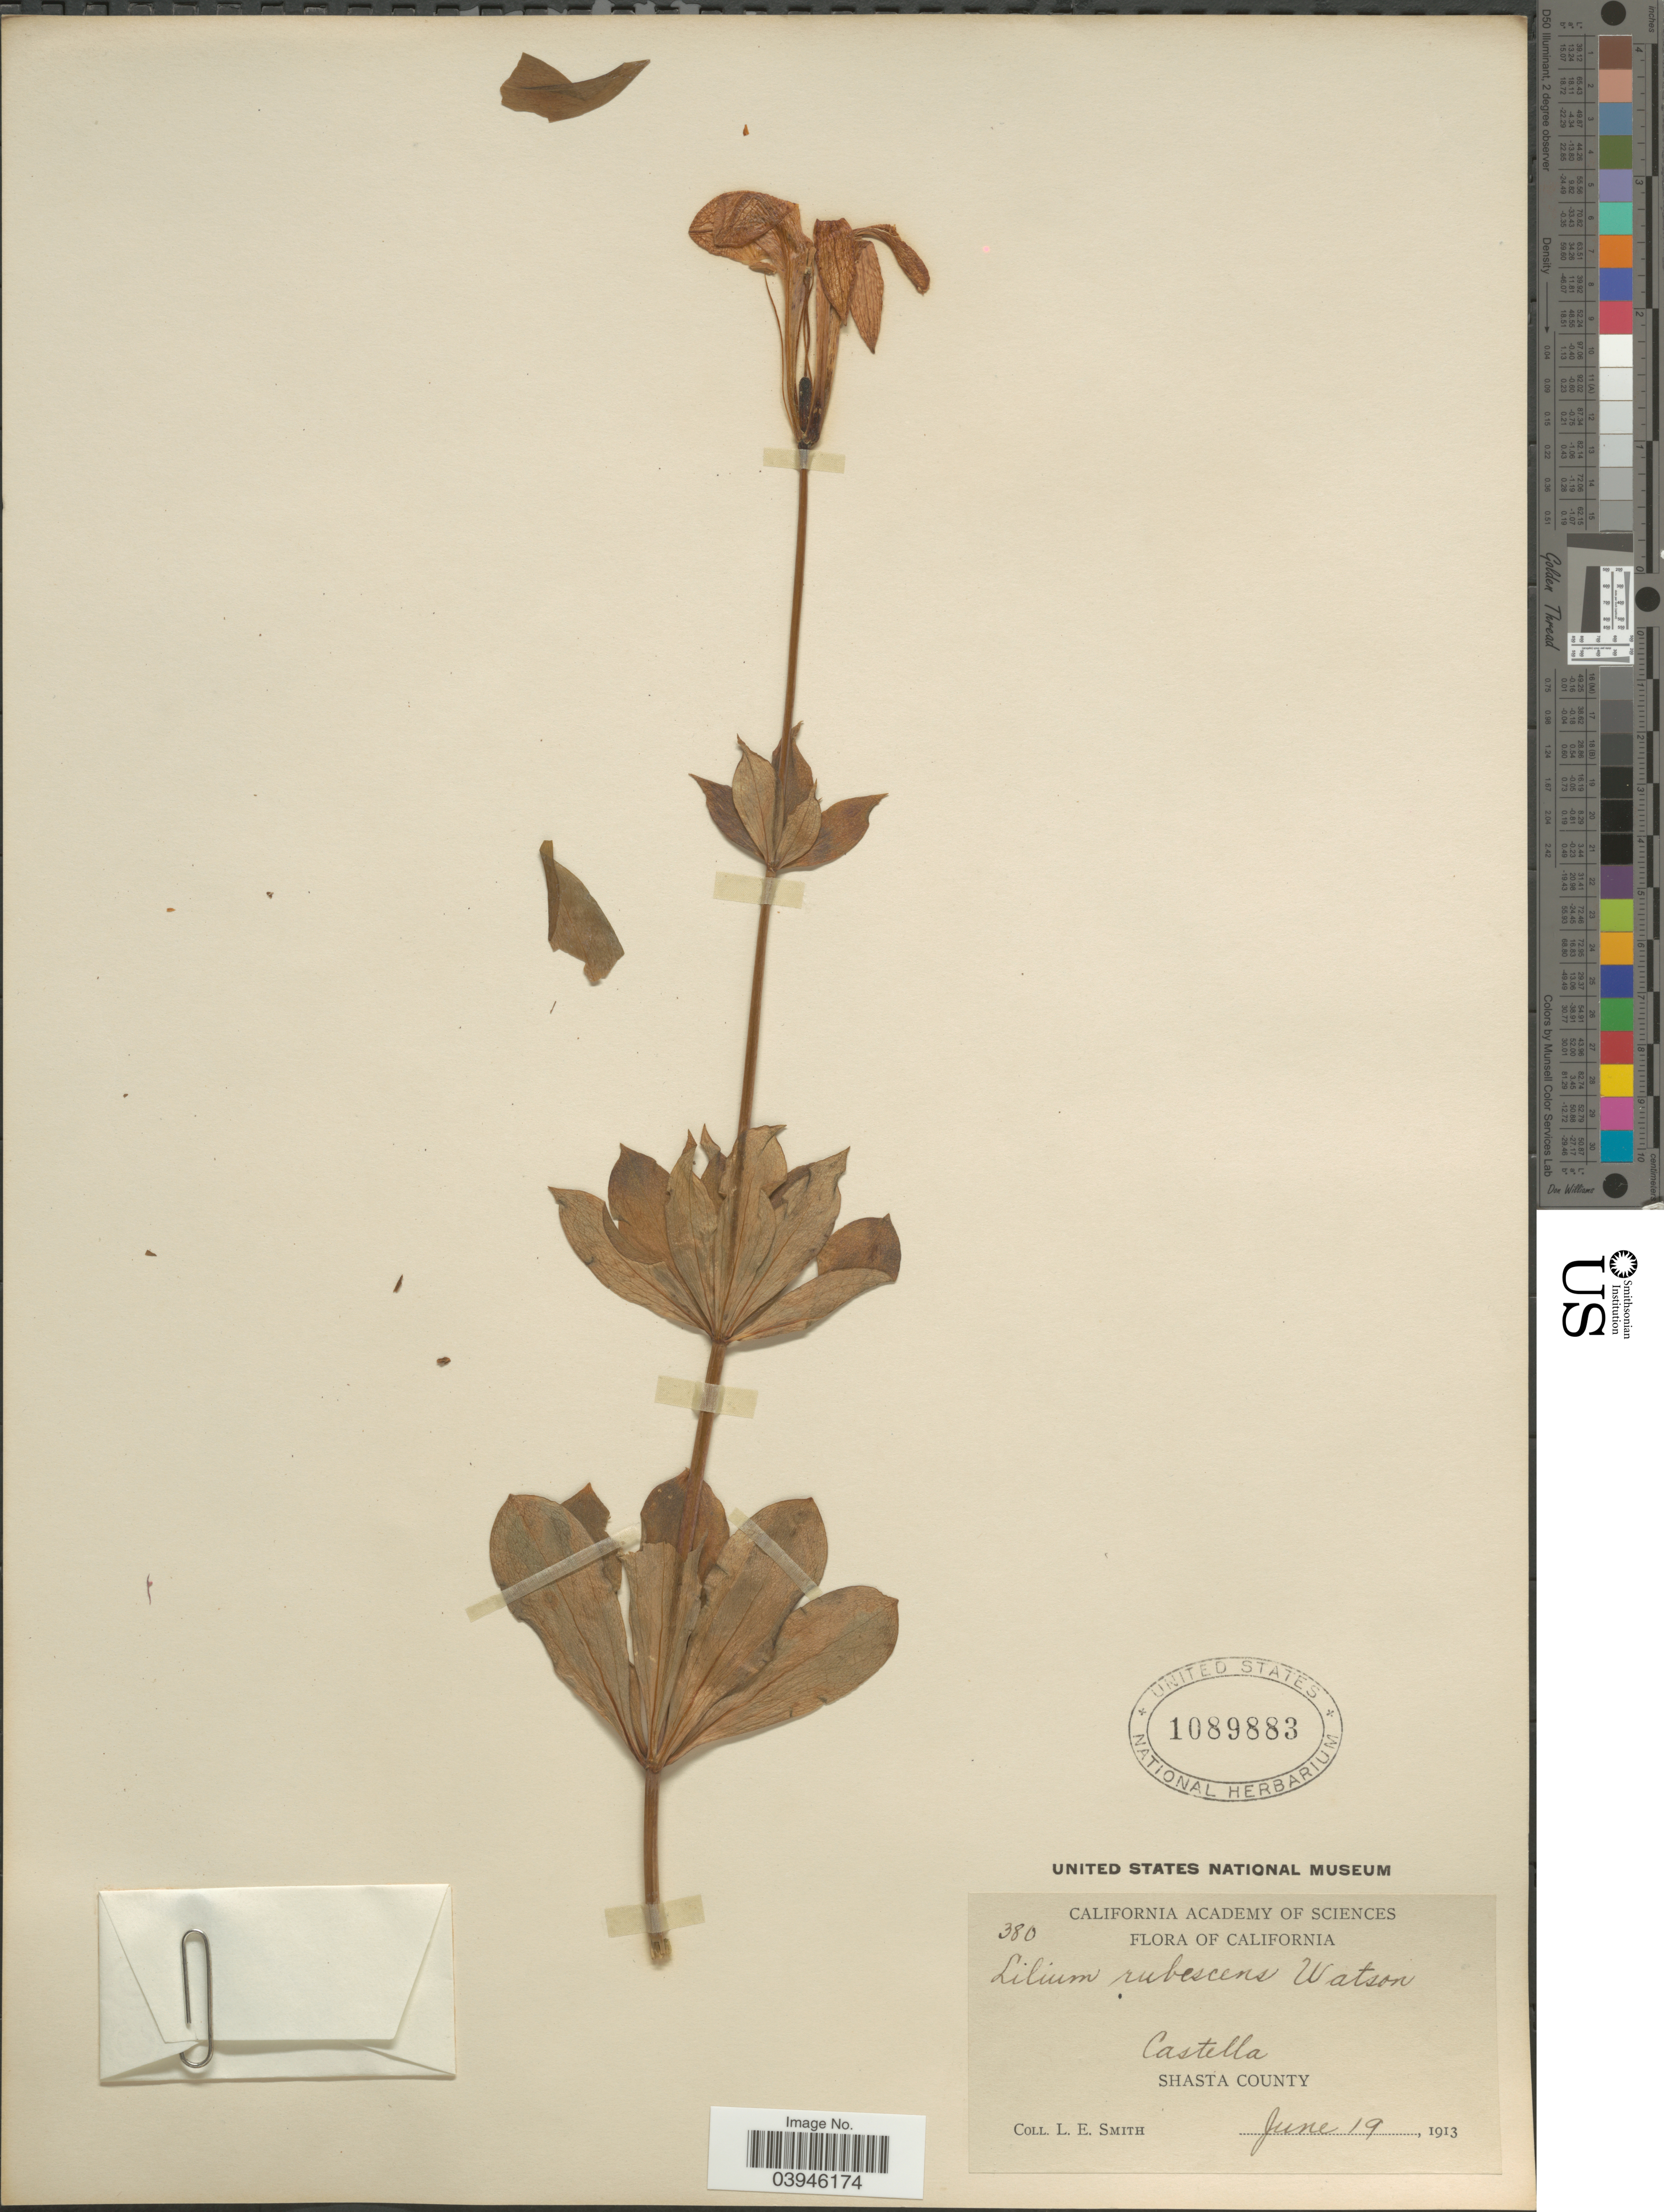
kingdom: Plantae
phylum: Tracheophyta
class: Liliopsida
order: Liliales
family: Liliaceae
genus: Lilium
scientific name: Lilium rubescens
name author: S. Watson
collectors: L. E. Smith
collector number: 380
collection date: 1913-06-19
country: United States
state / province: California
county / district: Shasta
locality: Castella. Shasta County.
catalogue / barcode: US 1089883